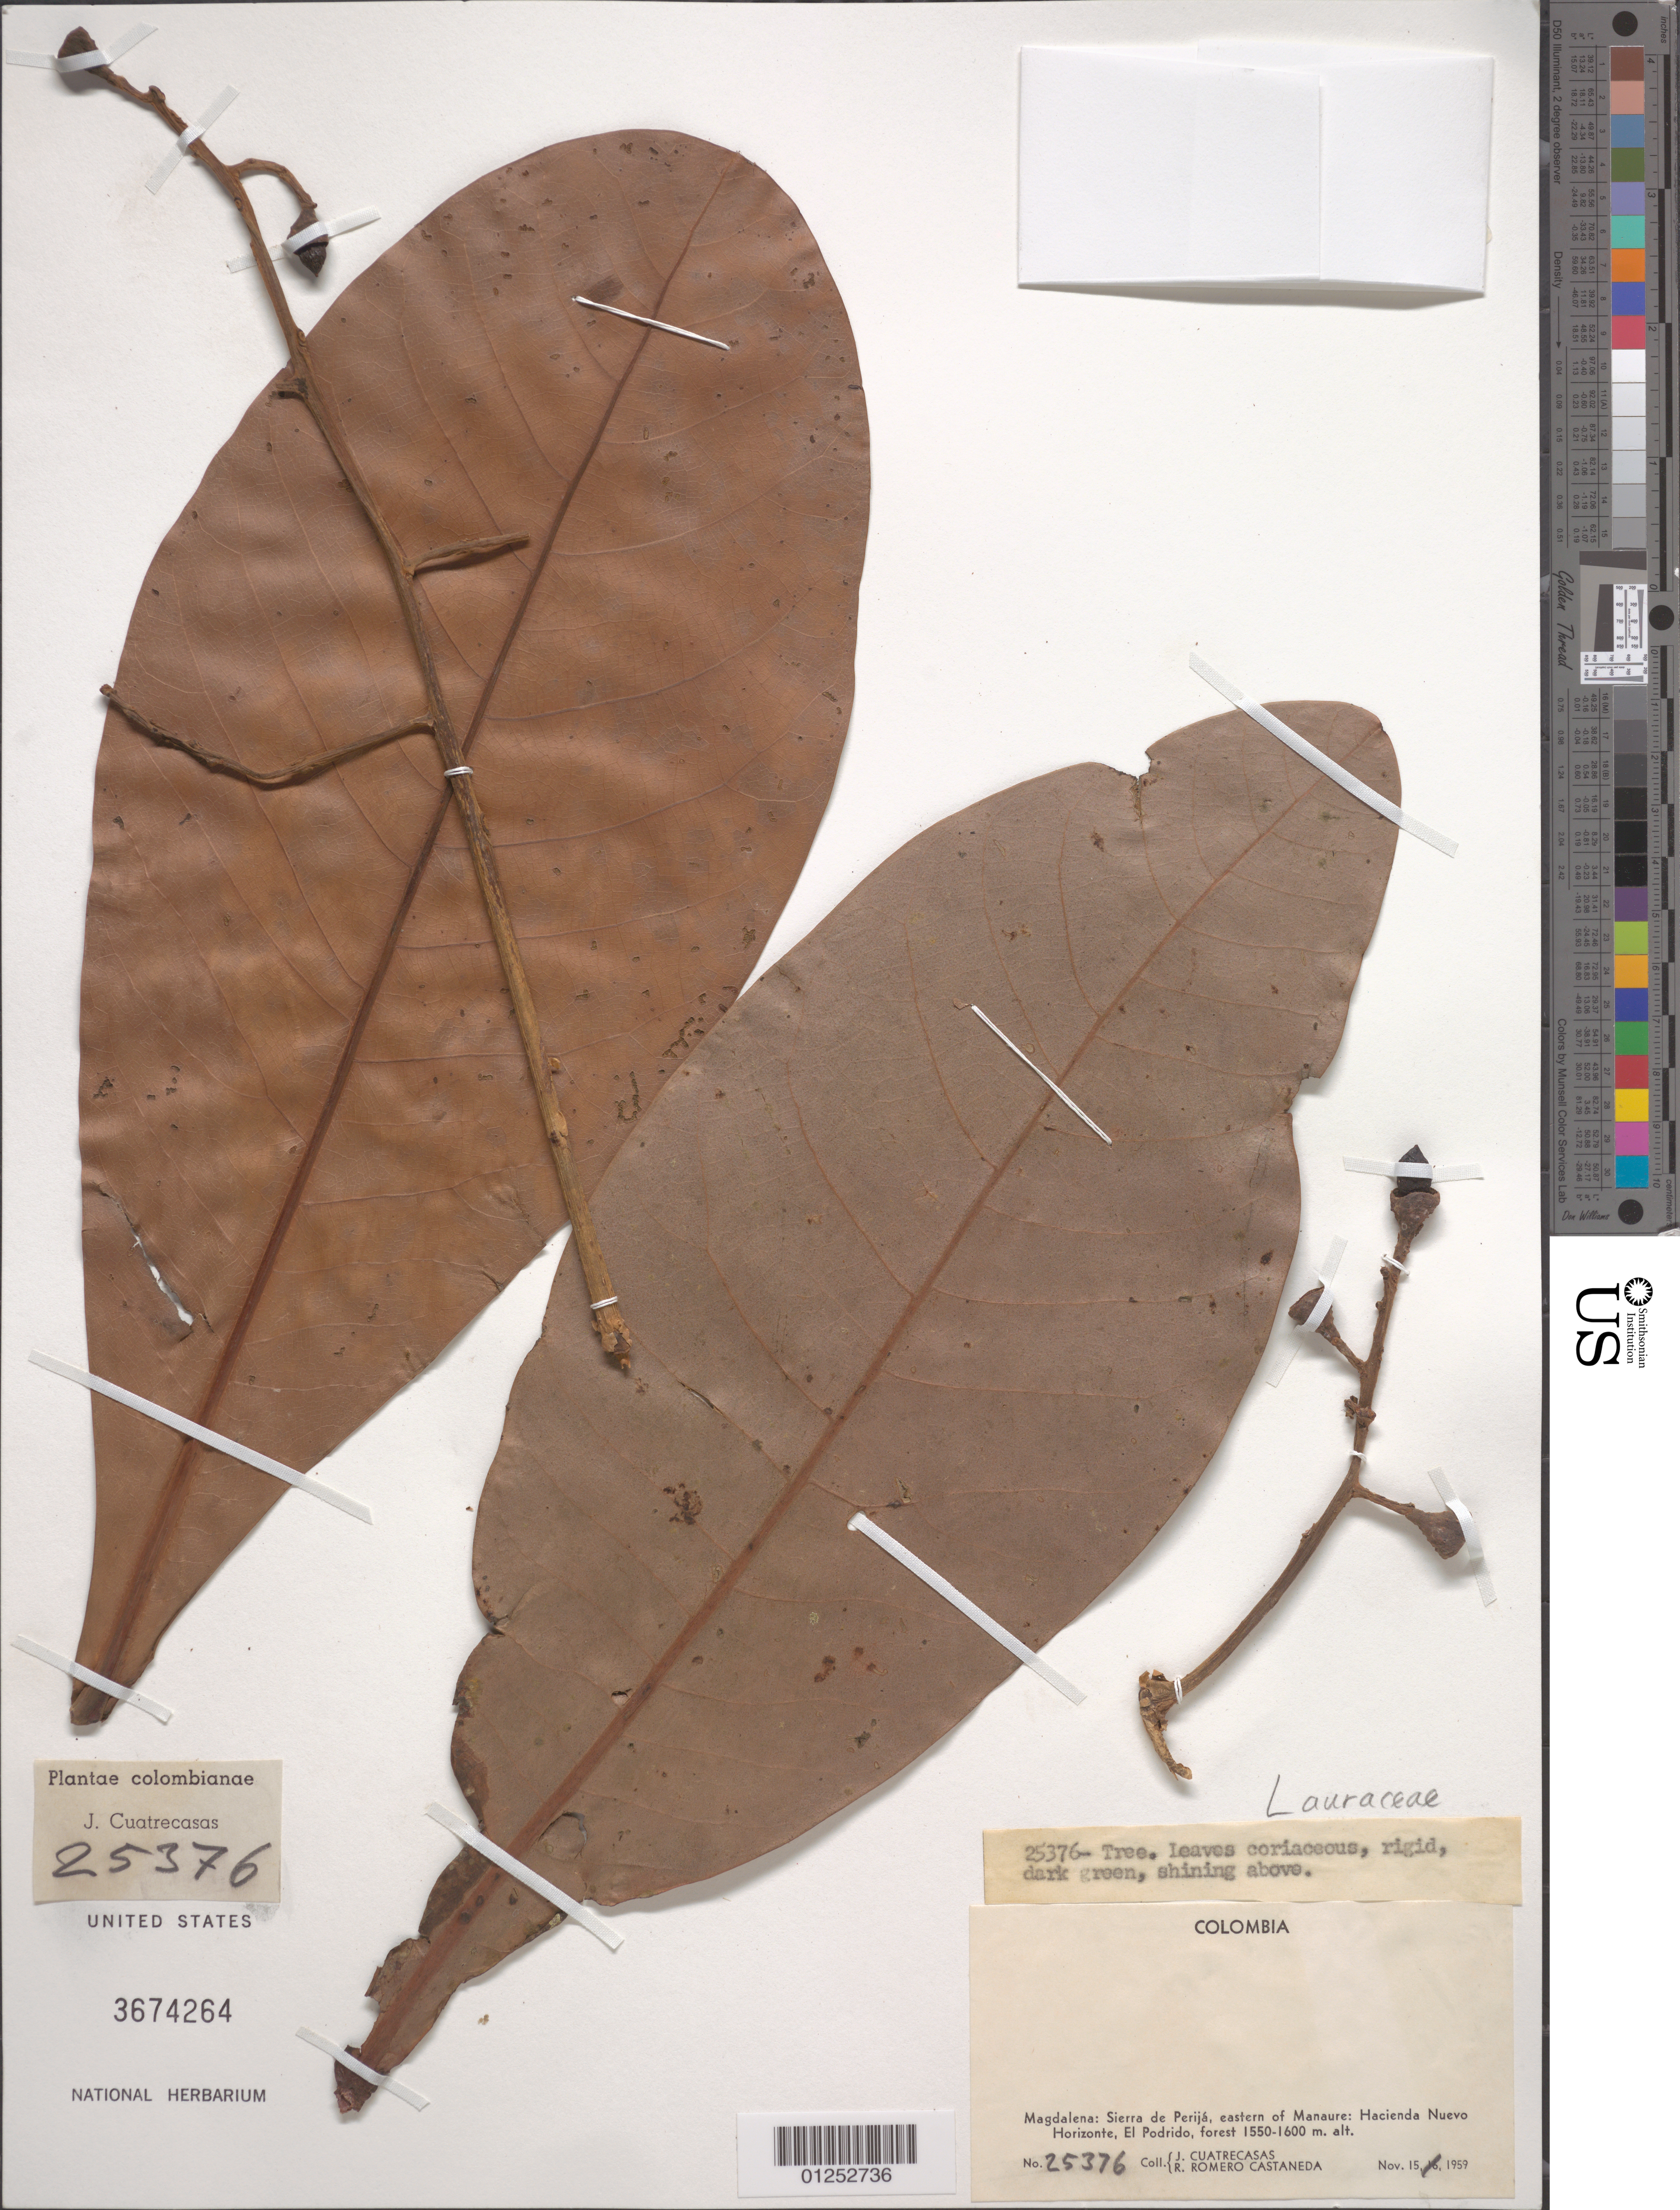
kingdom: Plantae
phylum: Tracheophyta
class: Magnoliopsida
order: Laurales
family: Lauraceae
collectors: J. Cuatrecasas & R. Romero Castañeda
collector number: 25376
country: Colombia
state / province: Magdalena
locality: Sierra de Perija, E of Manaure, Hacienda Nuevo Horizonte, El Podrido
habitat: forest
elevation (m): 1550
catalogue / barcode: US 3674264